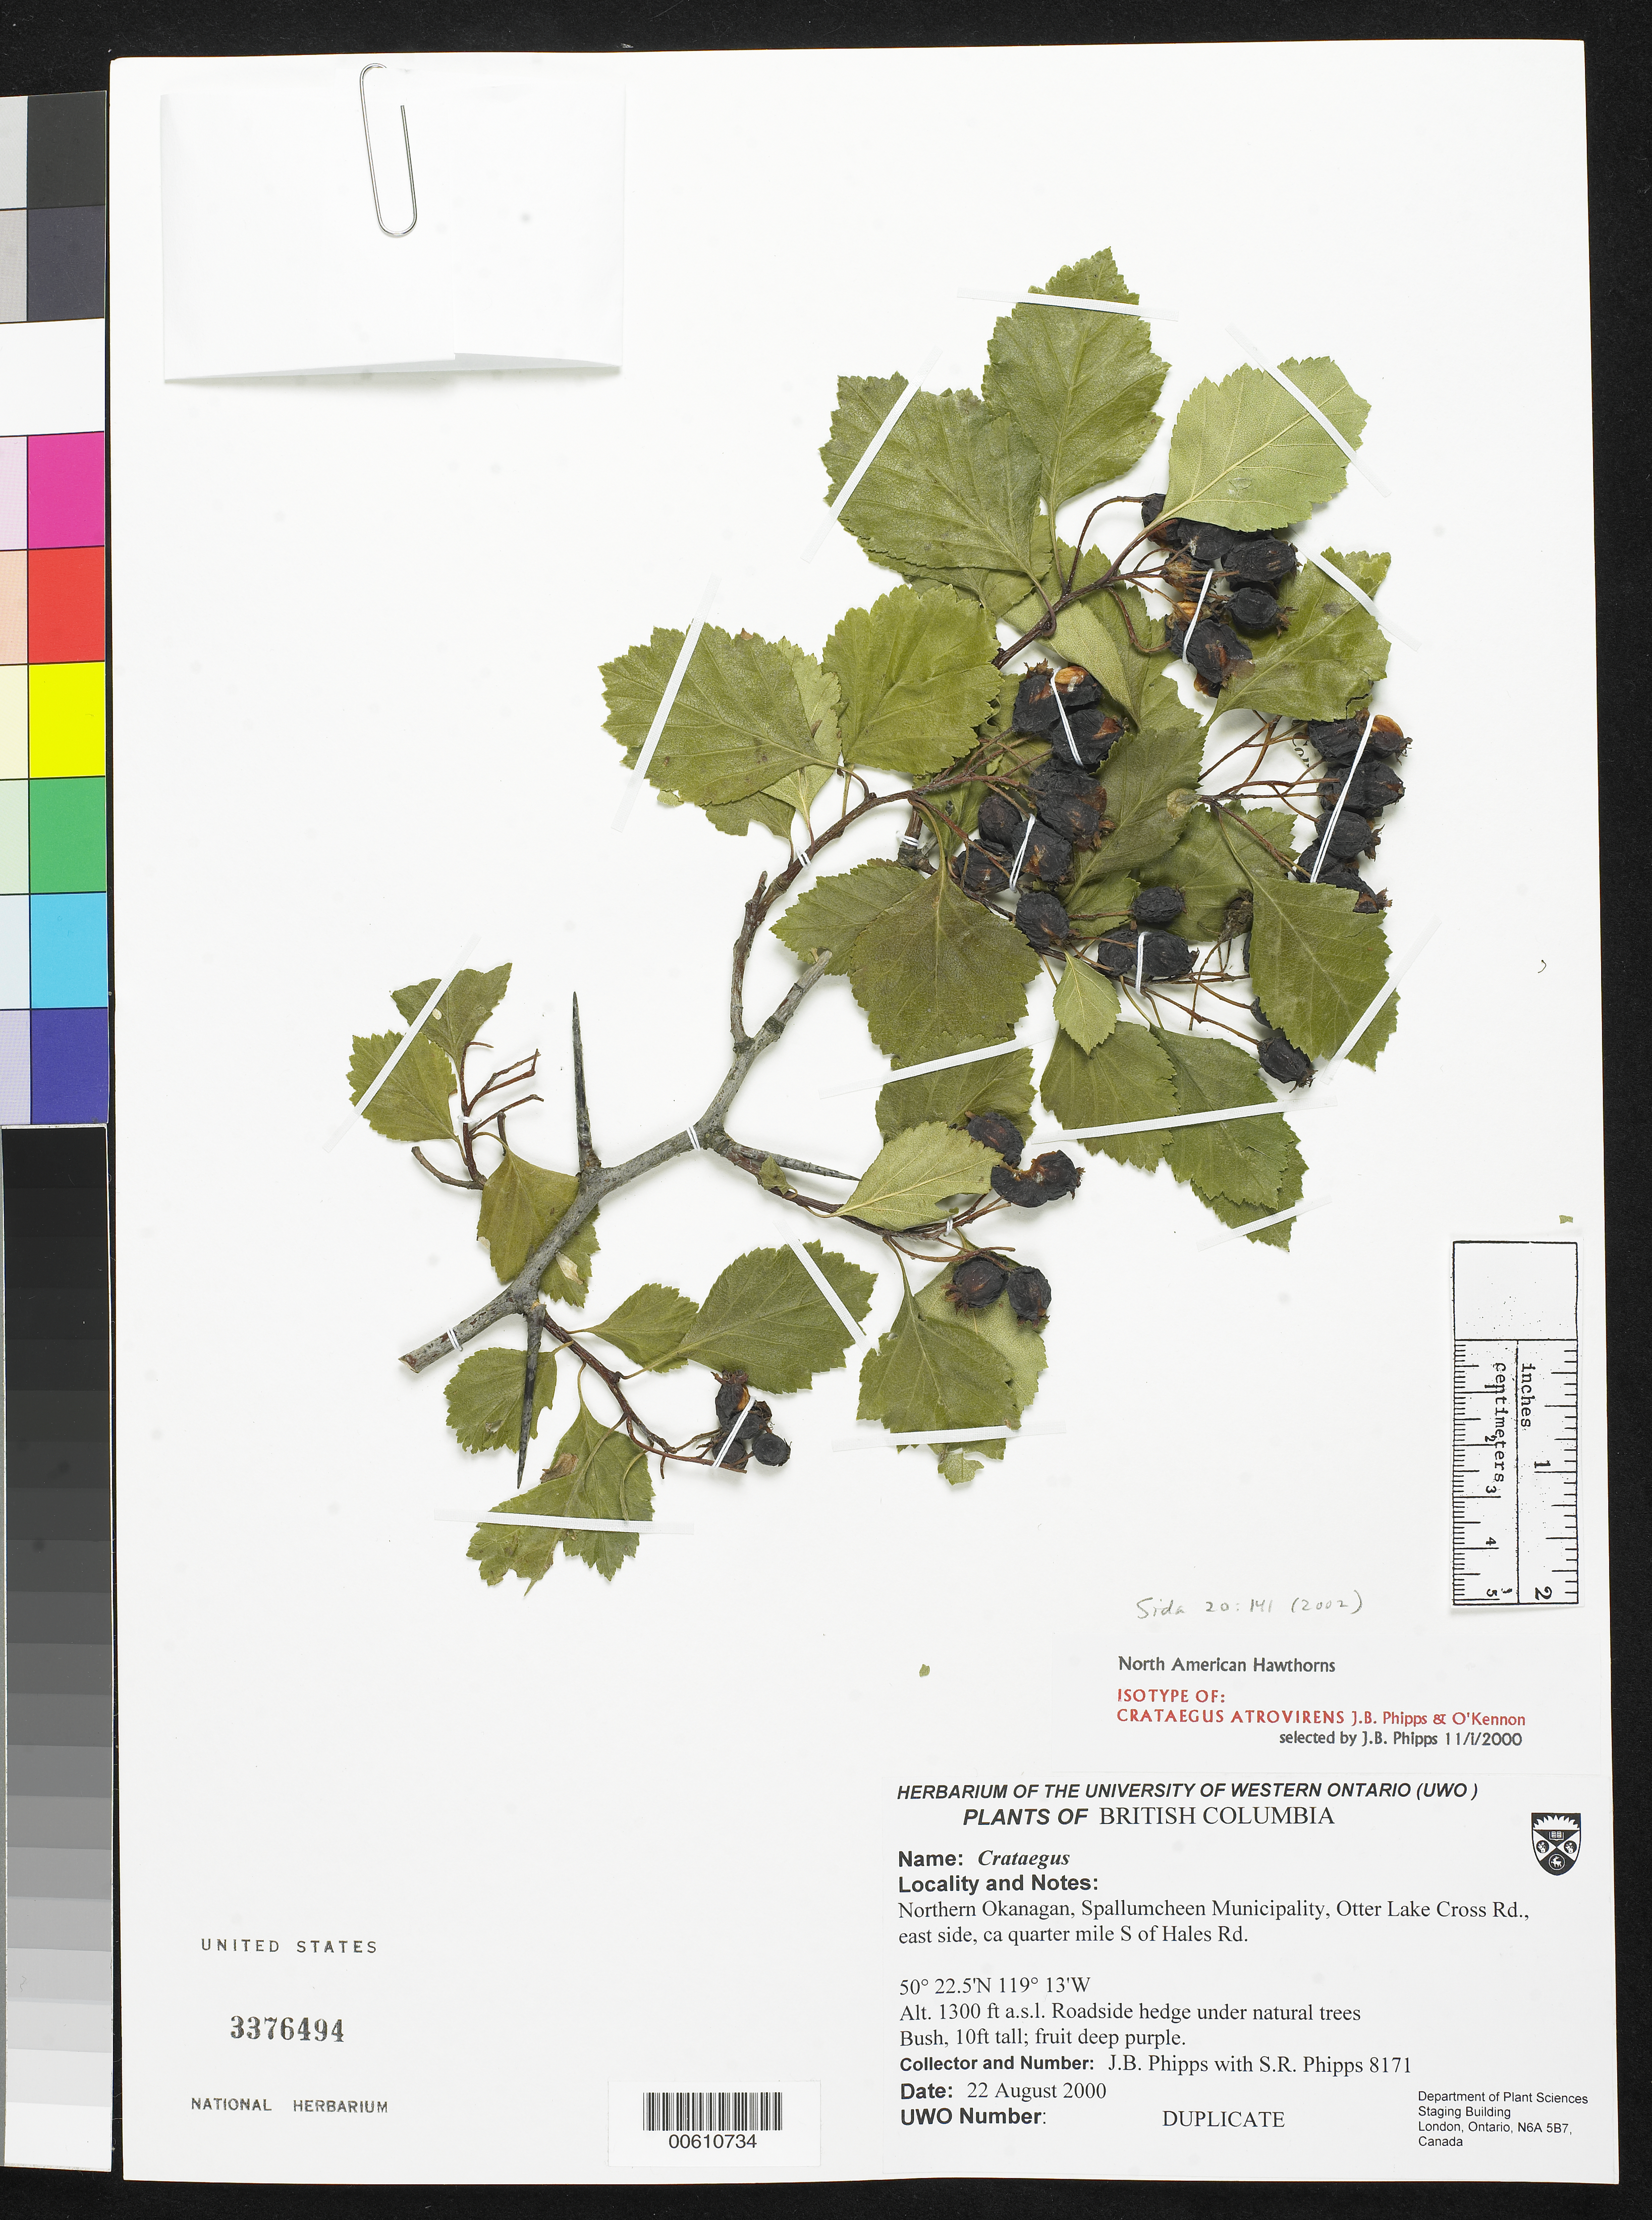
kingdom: Plantae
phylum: Tracheophyta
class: Magnoliopsida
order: Rosales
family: Rosaceae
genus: Crataegus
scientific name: Crataegus atrovirens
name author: J.B. Phipps & O'Kennon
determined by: Phipps, James B., (UWO), University of Western Ontario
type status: Isotype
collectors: J. Phipps & S. Phipps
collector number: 8171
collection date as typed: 22 Aug 2000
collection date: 2000-08-22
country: Canada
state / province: British Columbia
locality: Northern Okanagan, Spallumcheen Municipality, Otter Lake Cross Rd., east side, ca. quarter mile S of Hales Rd.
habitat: Roadside hedge under natural trees.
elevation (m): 396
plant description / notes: Holotype at UWO.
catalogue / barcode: US 3376494